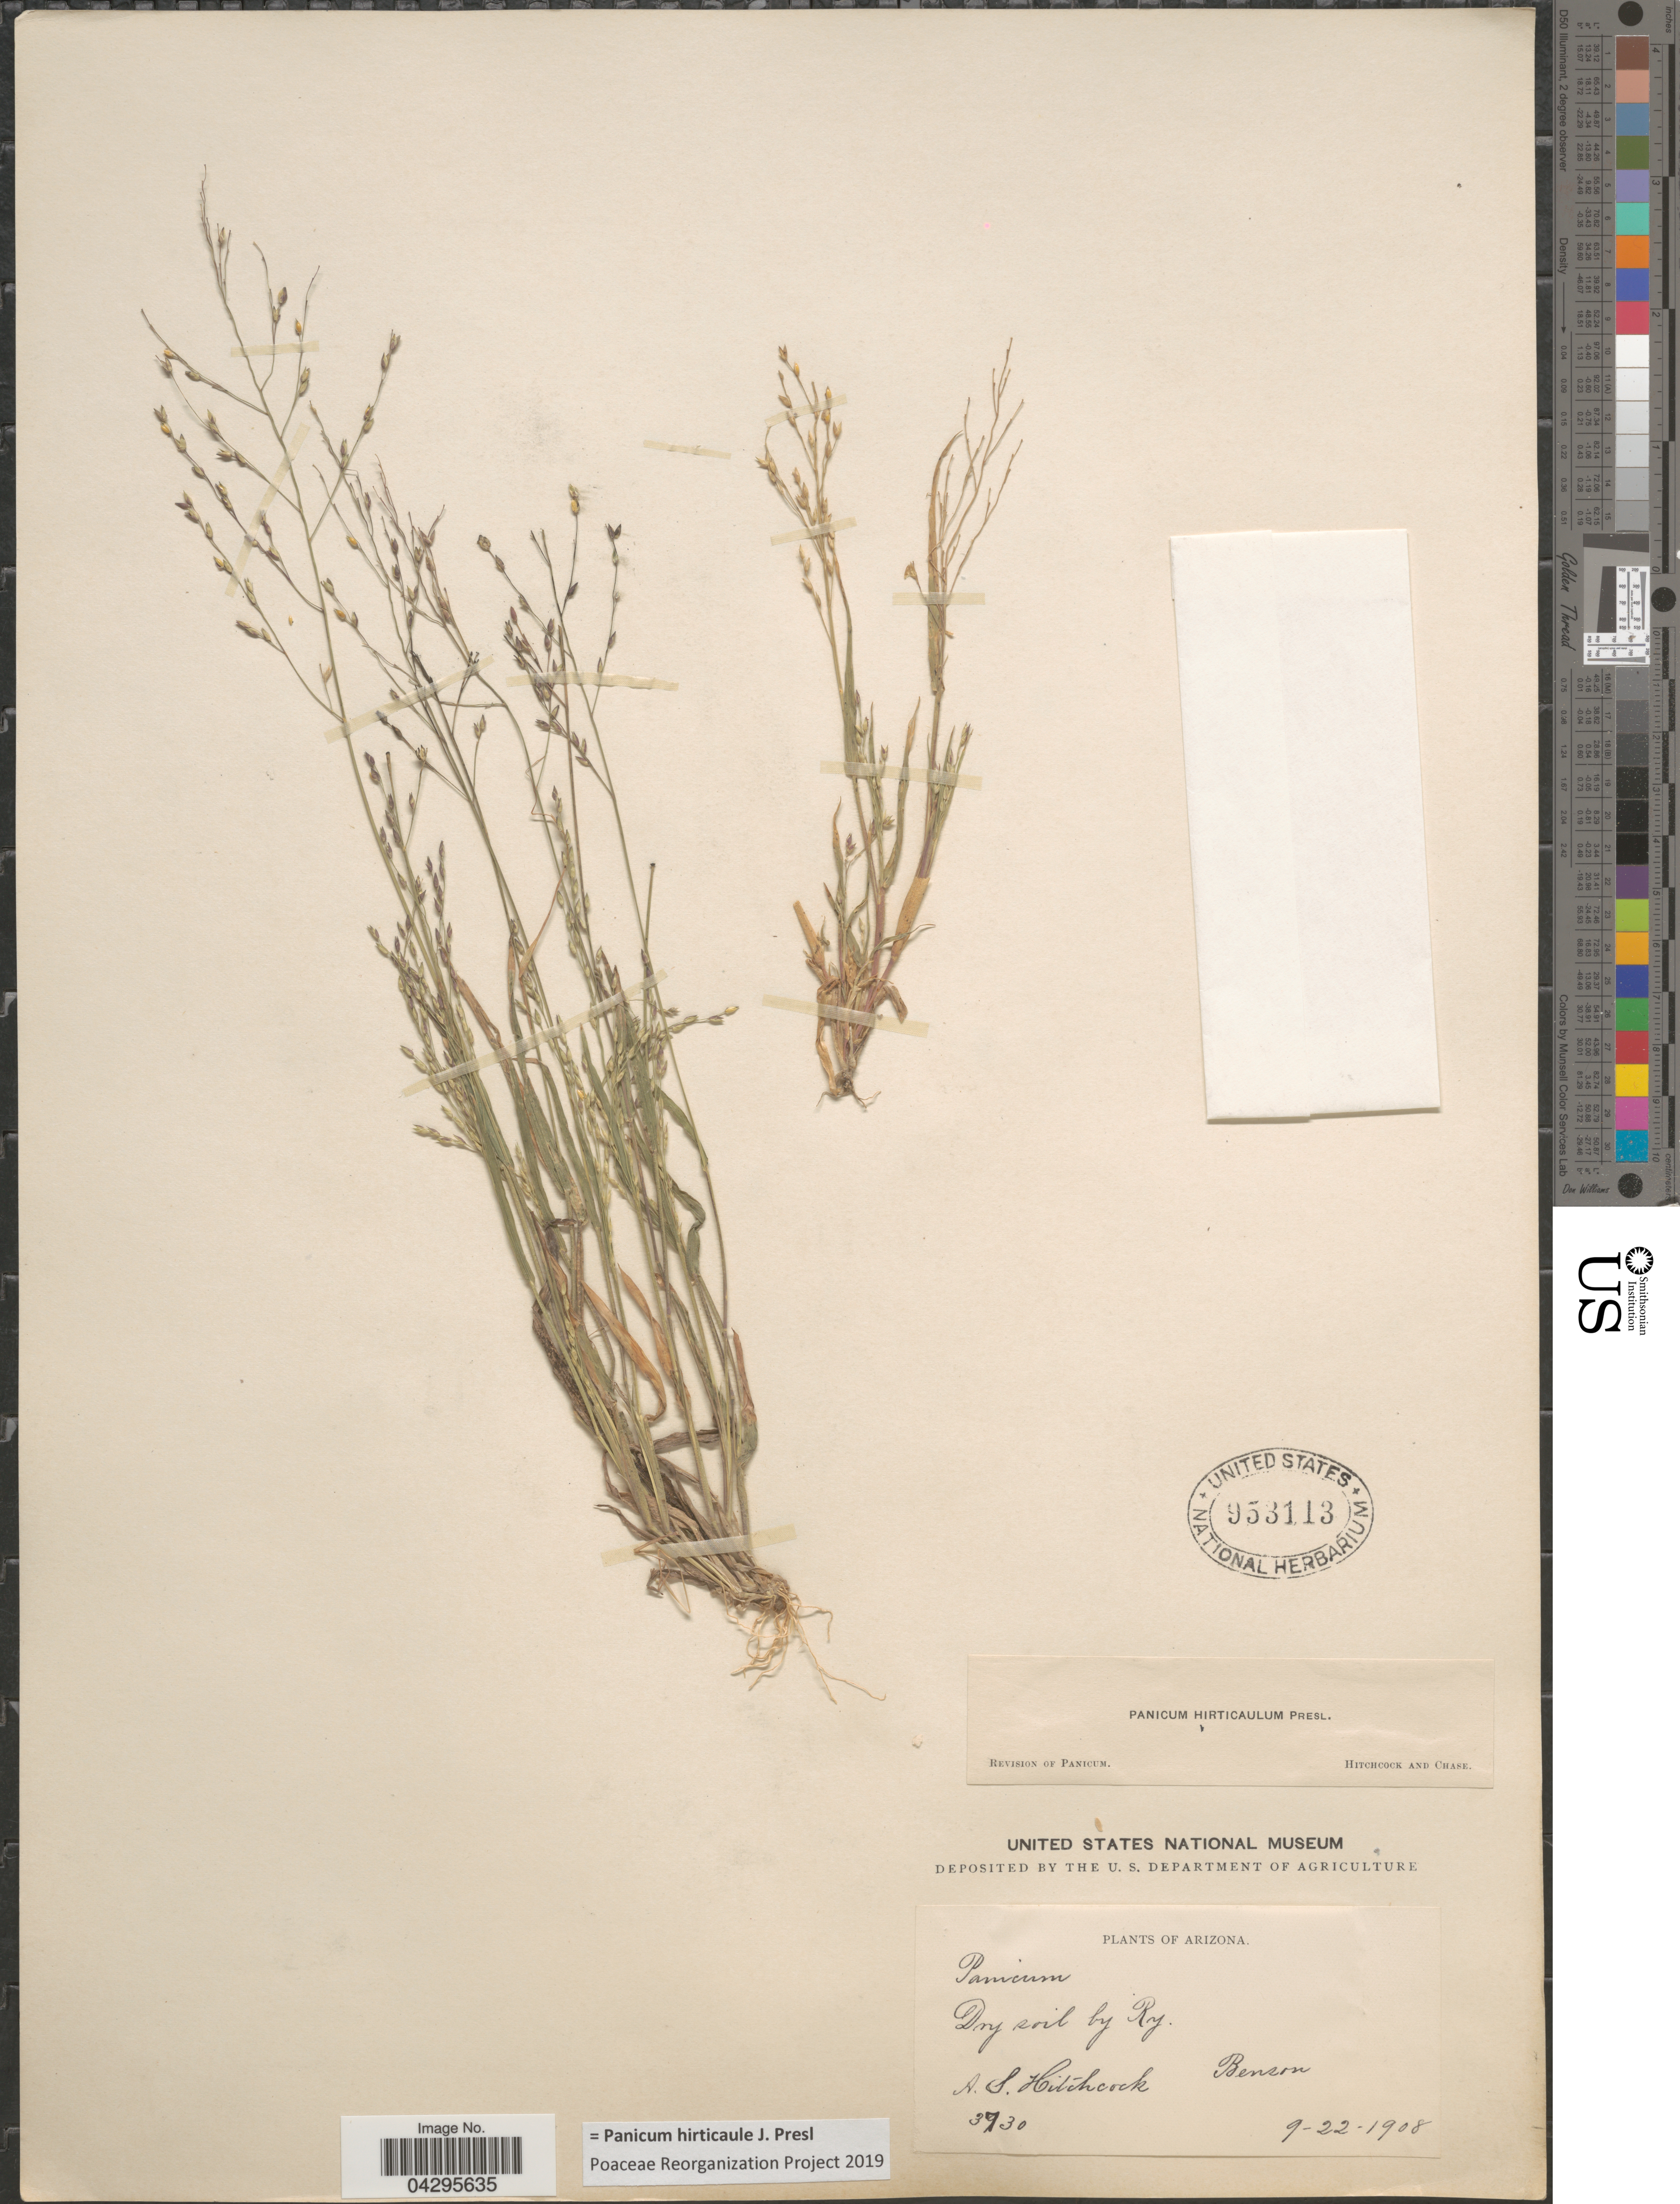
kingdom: Plantae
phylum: Tracheophyta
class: Liliopsida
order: Poales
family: Poaceae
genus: Panicum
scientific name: Panicum hirticaule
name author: J. Presl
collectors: A. S. Hitchcock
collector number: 3730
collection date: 1908-09-22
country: United States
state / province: Arizona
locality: Dry soil by Ry. Benson.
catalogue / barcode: US 953113